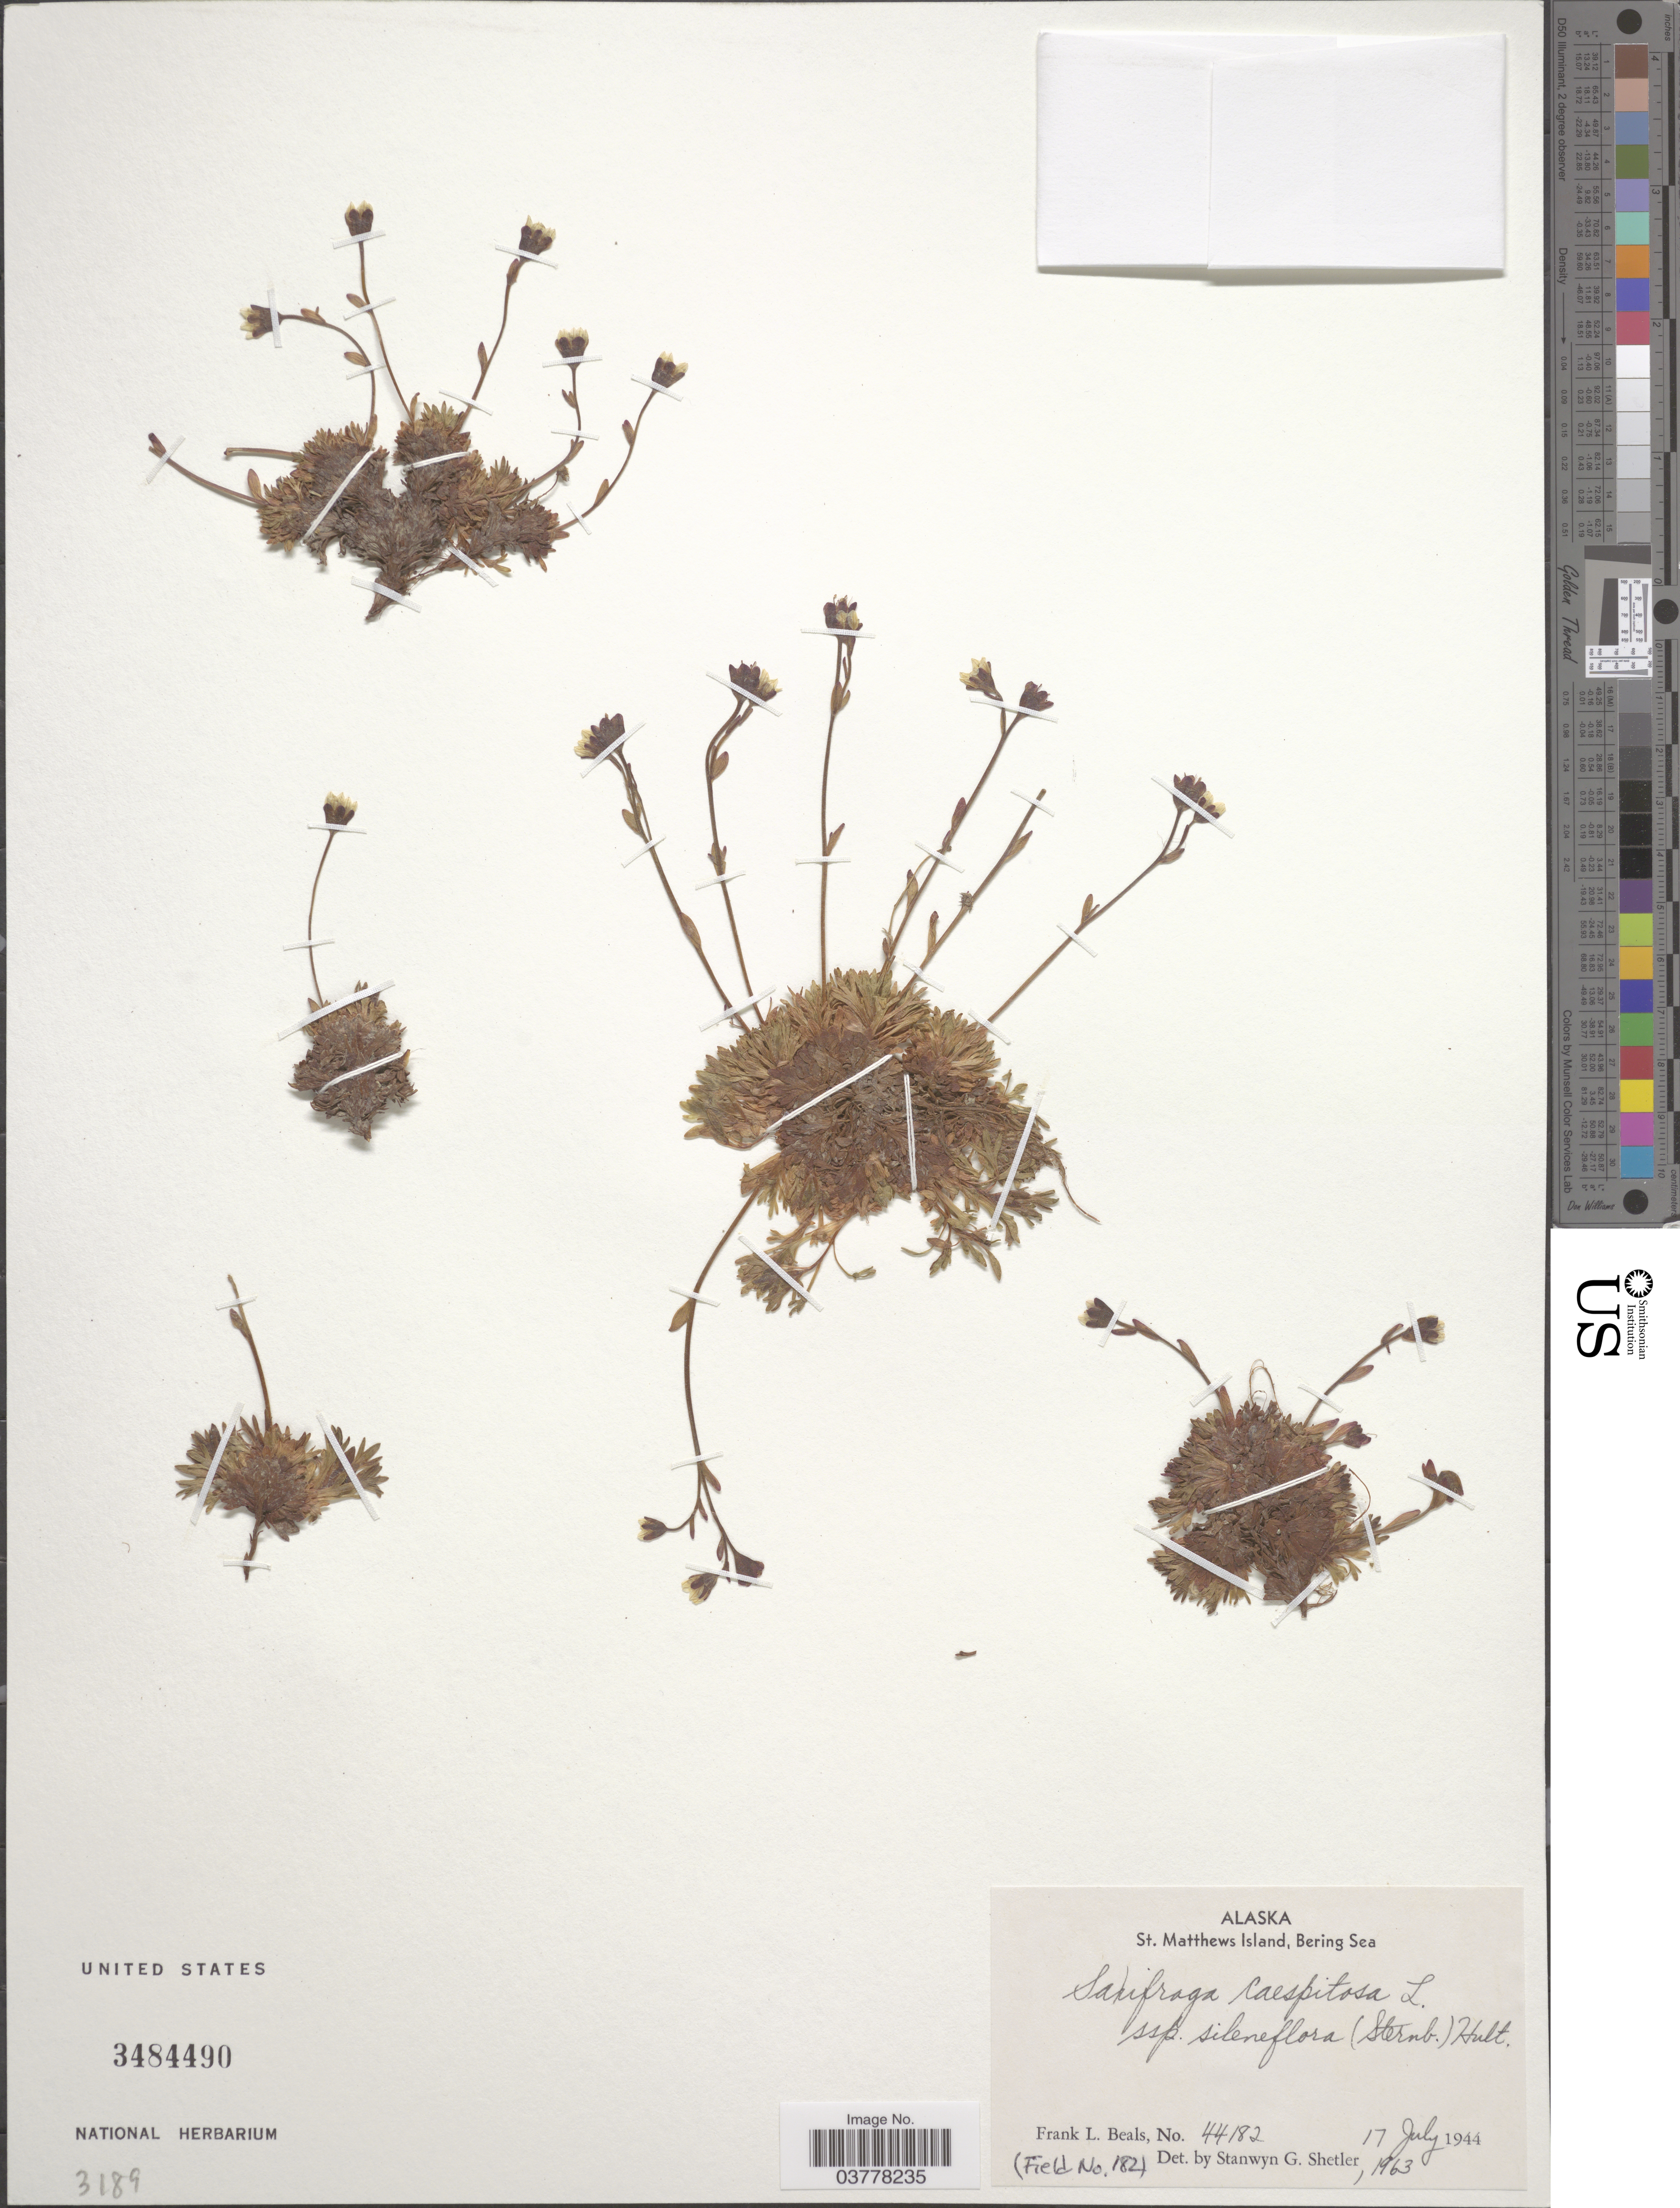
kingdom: Plantae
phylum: Tracheophyta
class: Magnoliopsida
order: Saxifragales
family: Saxifragaceae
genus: Saxifraga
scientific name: Saxifraga caespitosa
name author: L.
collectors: F. Beals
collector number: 44182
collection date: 1944-07-17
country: United States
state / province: Alaska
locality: St. Matthews Island, Bering Sea.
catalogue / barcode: US 3484490